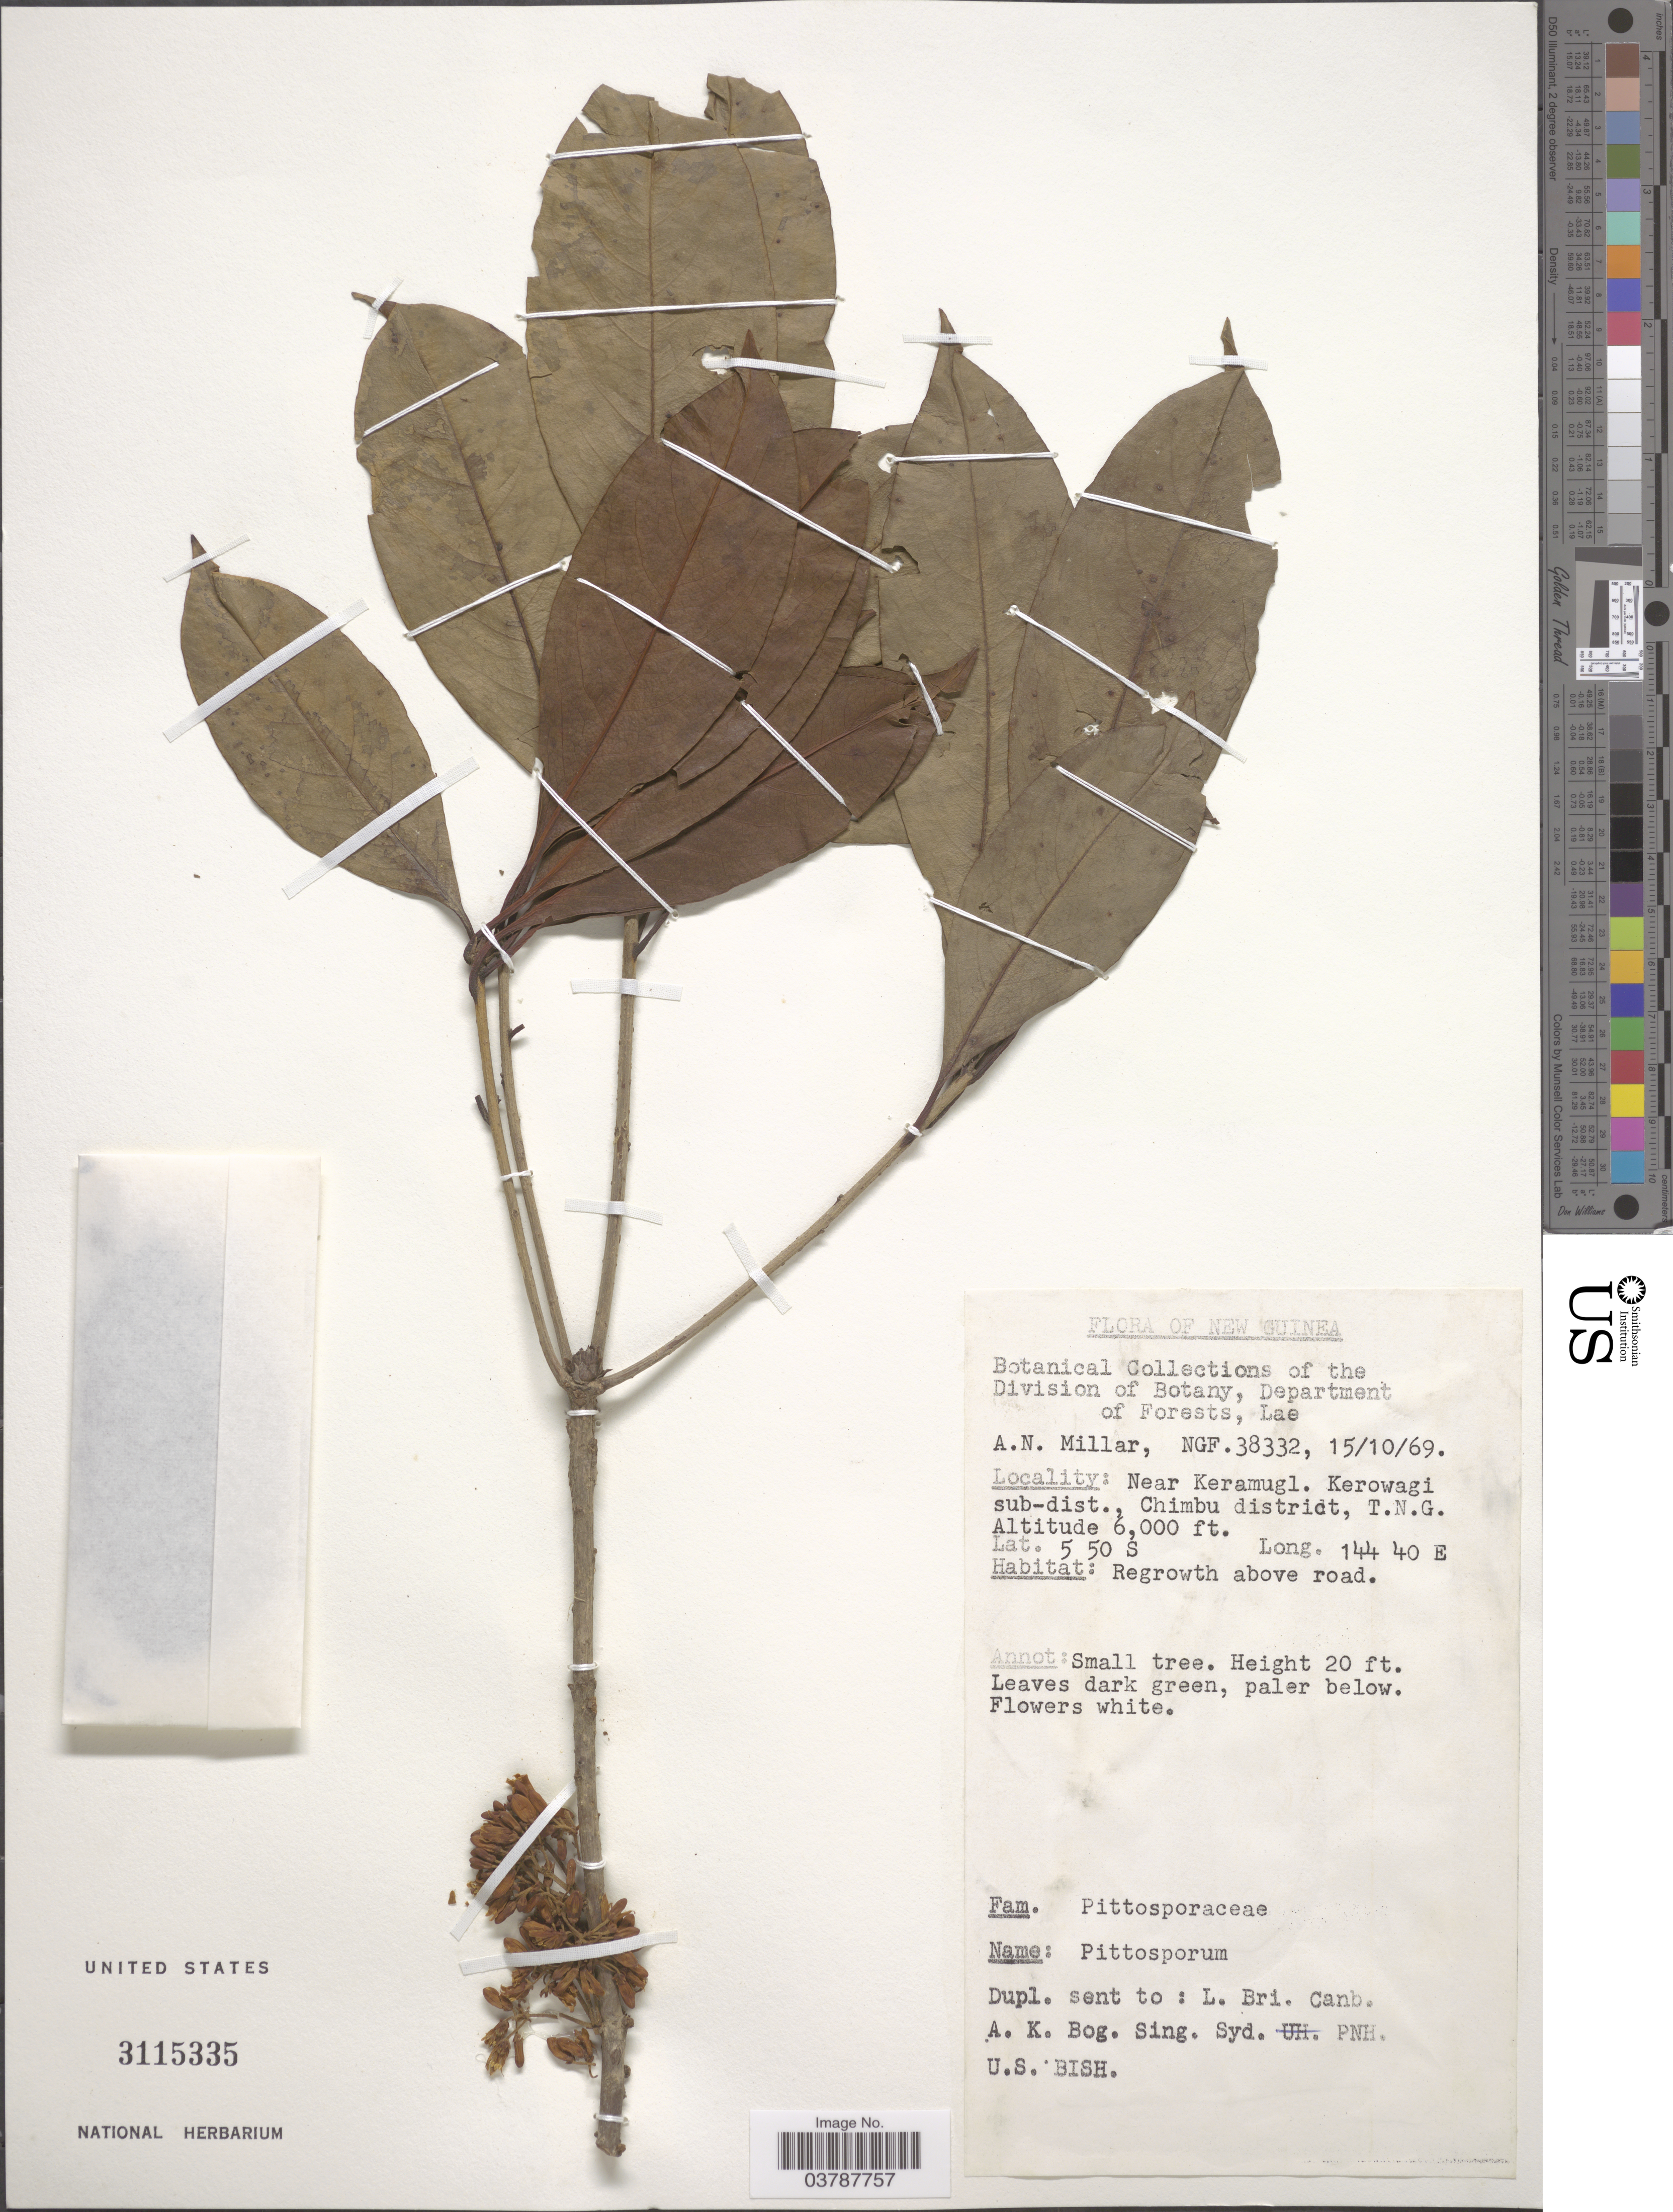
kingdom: Plantae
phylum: Tracheophyta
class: Magnoliopsida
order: Apiales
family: Pittosporaceae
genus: Pittosporum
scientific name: Pittosporum sp.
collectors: A. Millar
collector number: NGF 38332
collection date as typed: Transcribed d/m/y: 15/10/69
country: Papua New Guinea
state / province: Chimbu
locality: New Guinea. Near Keramugl. Kerowagi sub-distr., Chimbu district, T.N.G.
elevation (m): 1829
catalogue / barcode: US 3115335